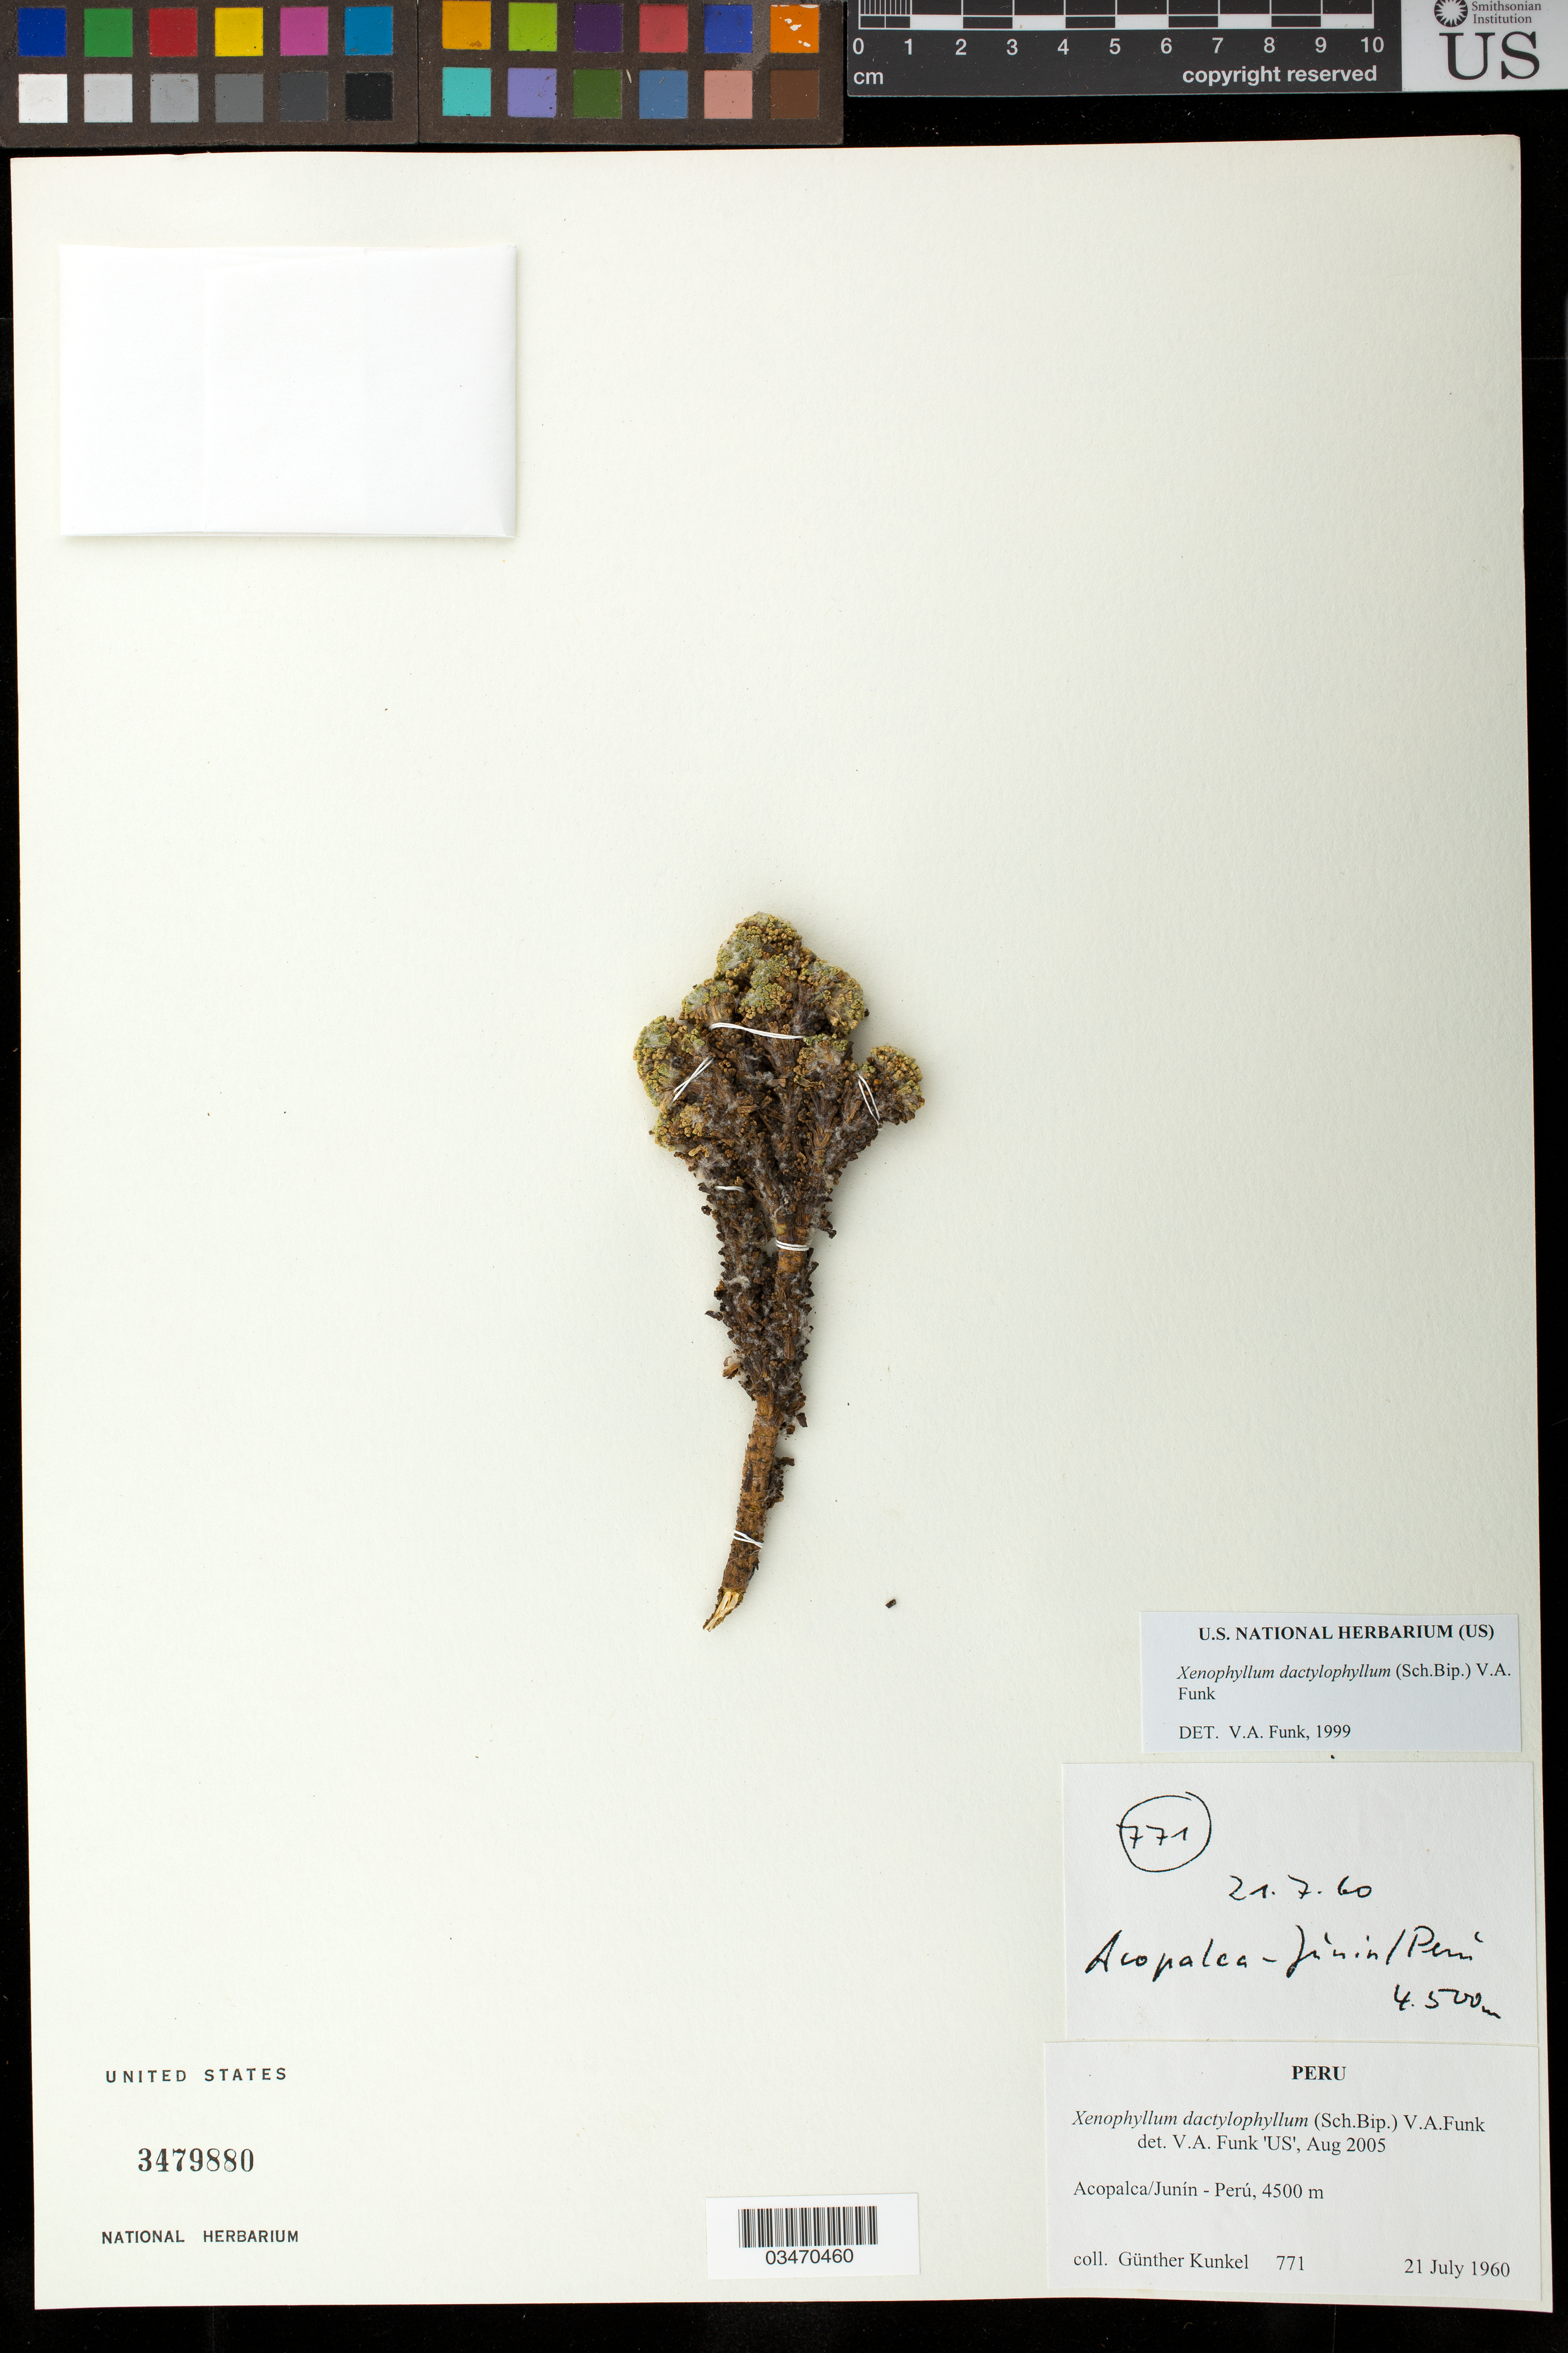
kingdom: Plantae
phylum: Tracheophyta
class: Magnoliopsida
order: Asterales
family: Asteraceae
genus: Xenophyllum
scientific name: Xenophyllum dactylophyllum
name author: (Sch. Bip.) V.A. Funk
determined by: Funk, Vicki A., (BOT), Smithsonian Institution - National Museum of Natural History (UNITED STATES)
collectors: G. Kunkel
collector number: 771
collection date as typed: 21 Jul 1960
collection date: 1960-07-21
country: Peru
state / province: Junín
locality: Acopalca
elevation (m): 4500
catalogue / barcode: US 3479880